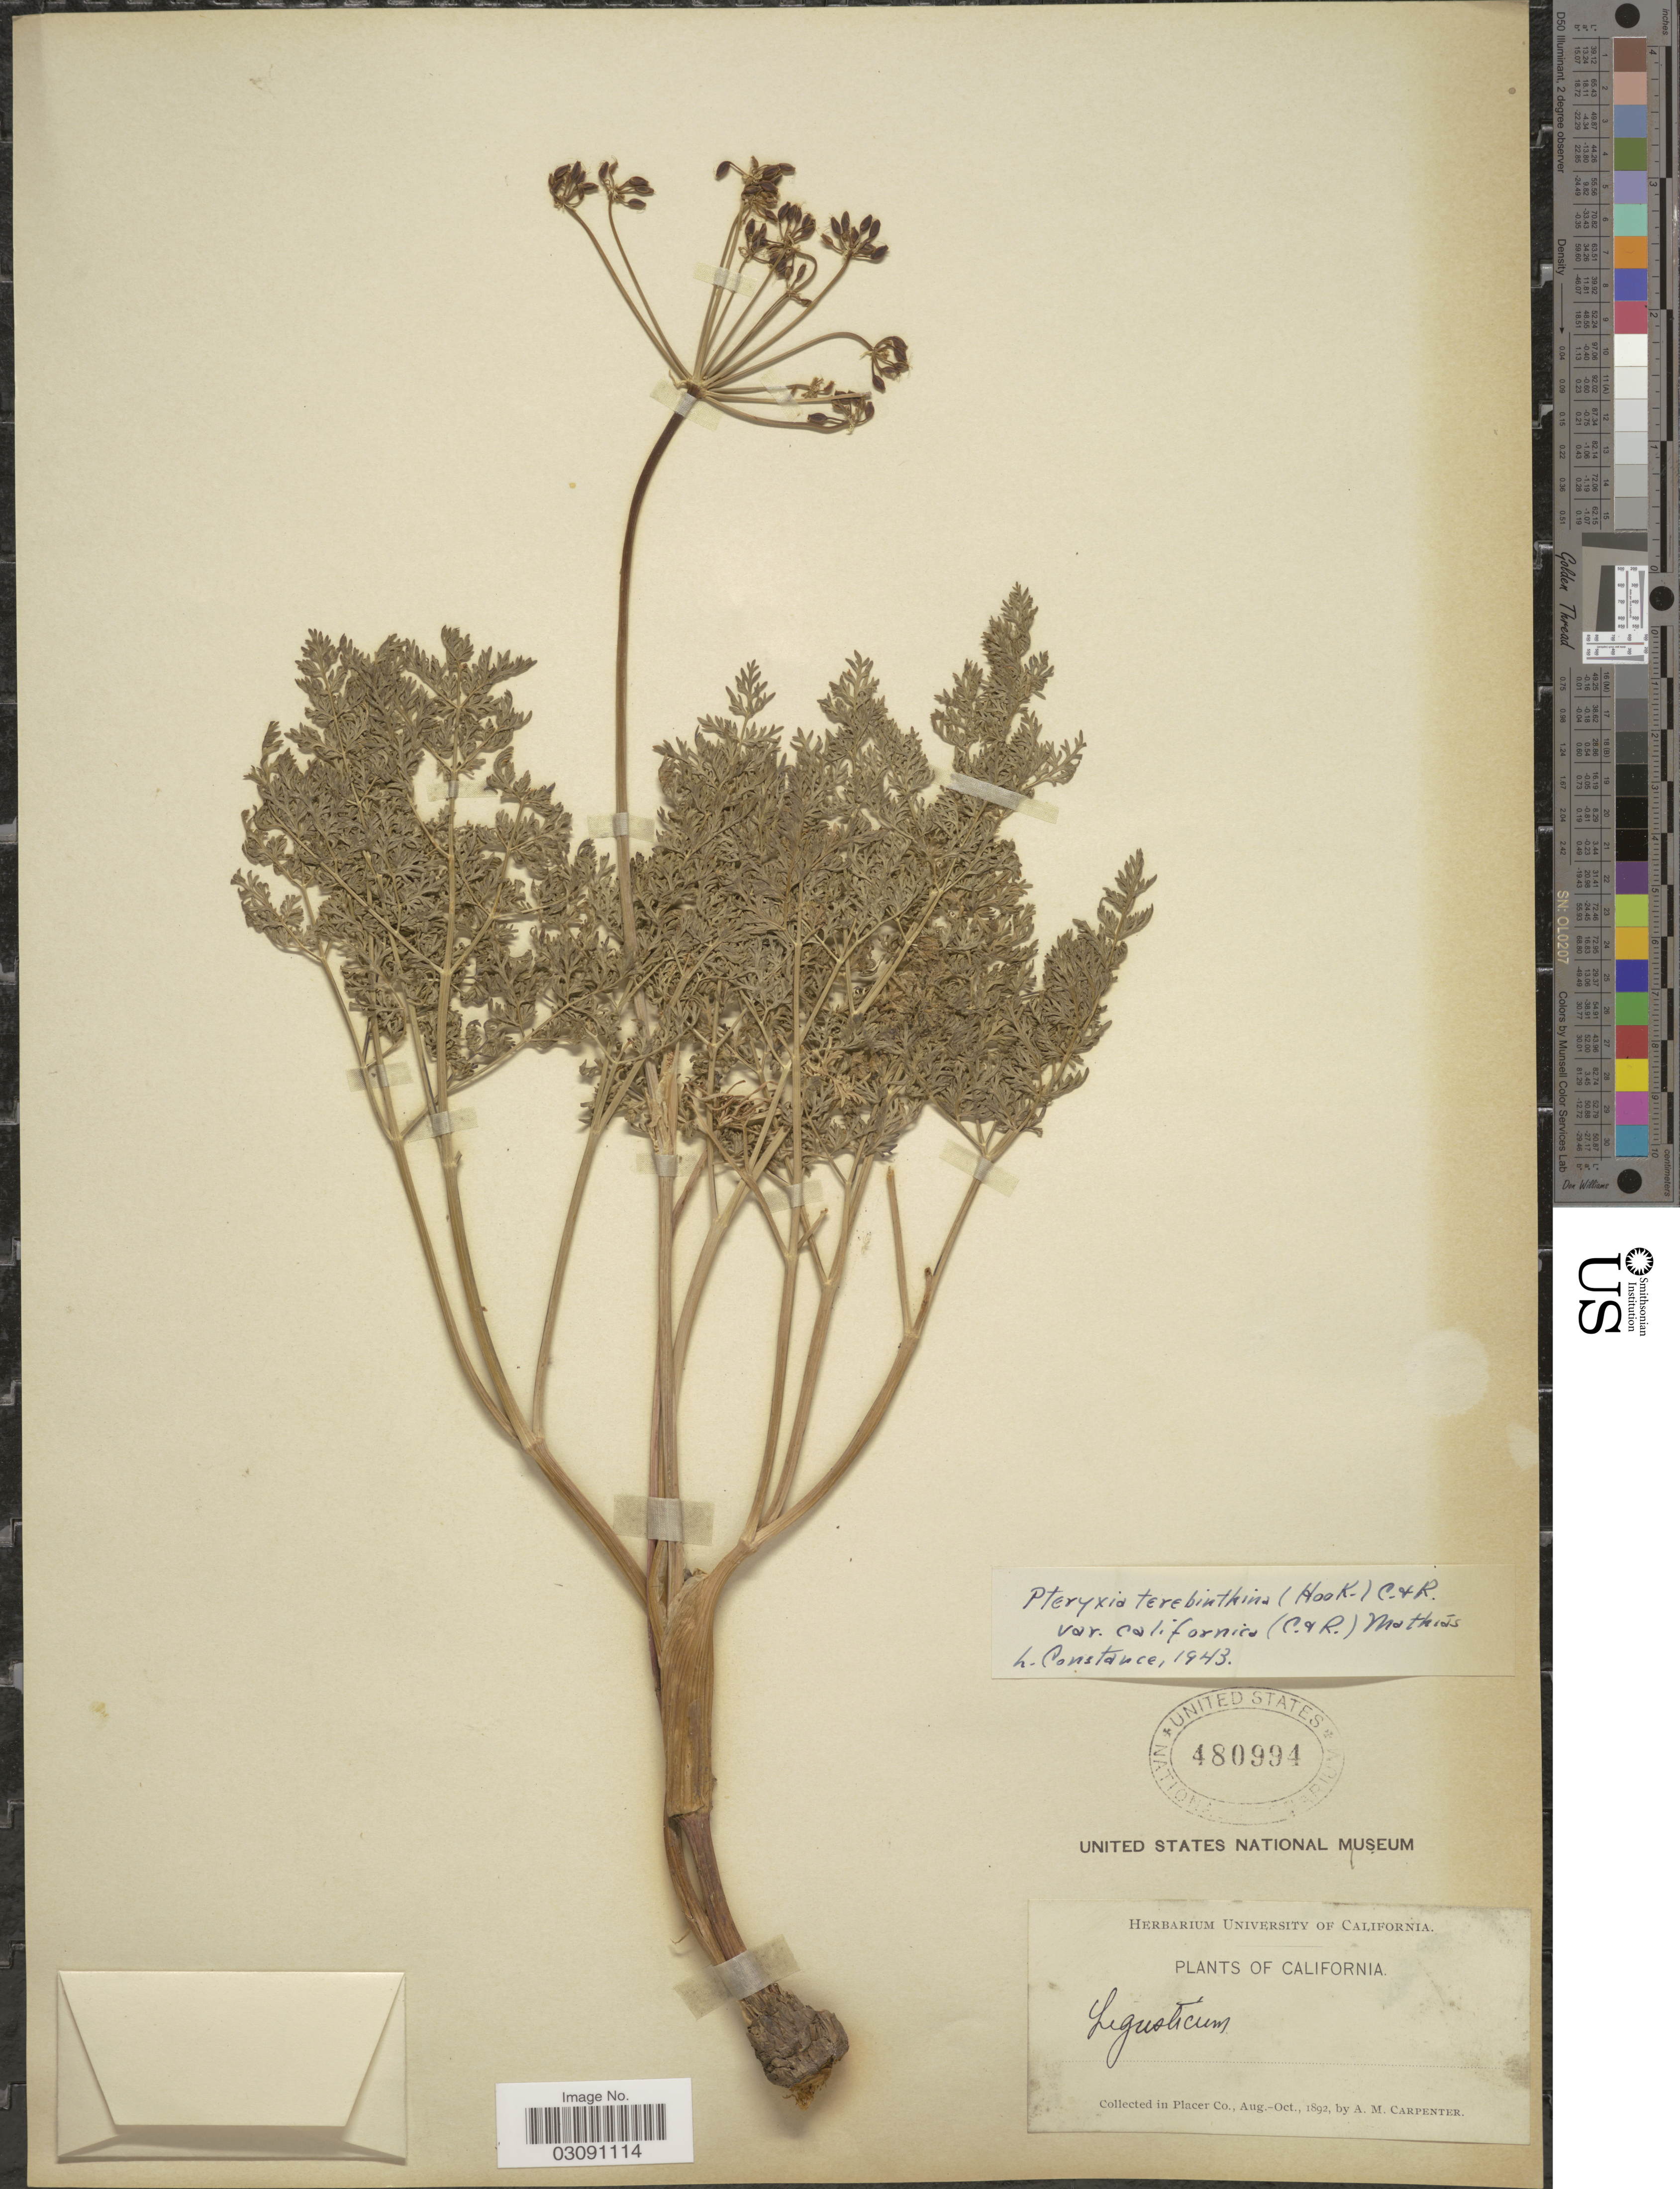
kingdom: Plantae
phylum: Tracheophyta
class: Magnoliopsida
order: Apiales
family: Apiaceae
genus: Pteryxia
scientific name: Pteryxia terebinthina var. californica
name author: (J.M. Coult. & Rose) Mathias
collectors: A. Carpenter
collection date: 1892-08/1892-10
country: United States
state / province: California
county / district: Placer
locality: Placer Co.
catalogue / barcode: US 480994